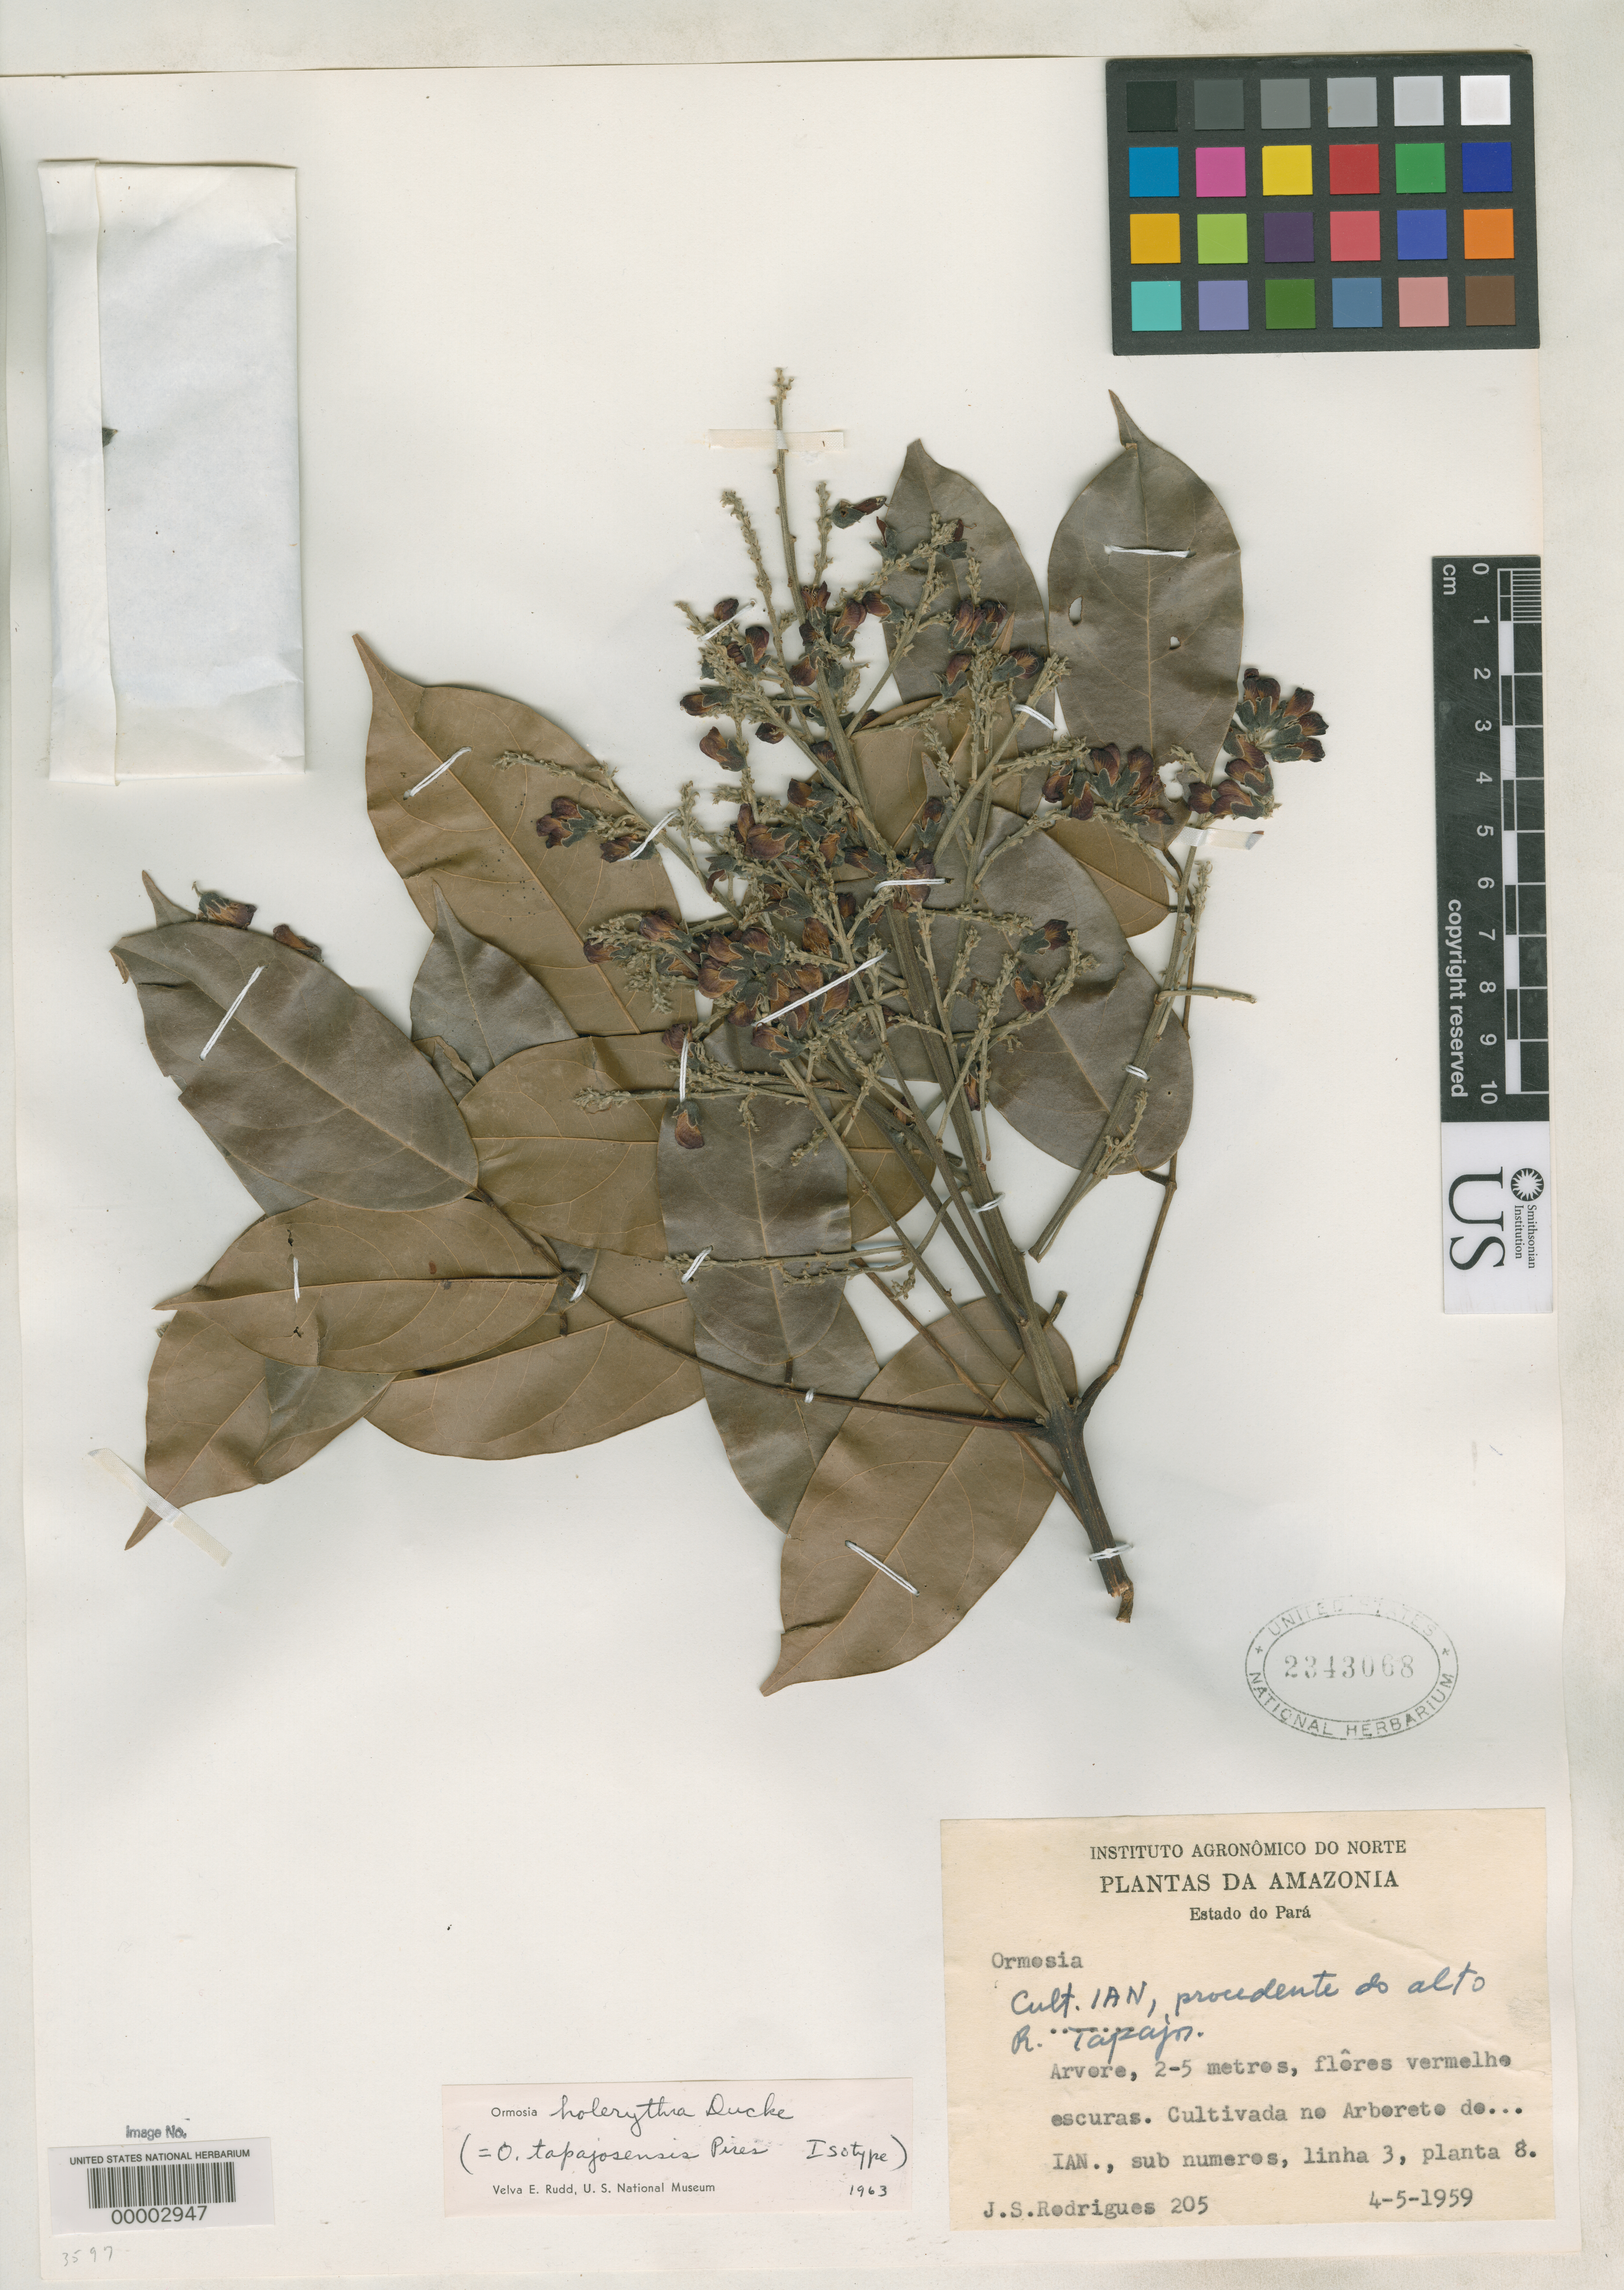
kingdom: Plantae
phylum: Tracheophyta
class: Magnoliopsida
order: Fabales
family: Fabaceae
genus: Ormosia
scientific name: Ormosia tapajosensis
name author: Pires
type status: Isotype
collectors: J. S. Rodrigues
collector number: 205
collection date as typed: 04 May 1959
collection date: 1959-05-04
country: Brazil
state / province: Pará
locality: Procidente do Alto R. Tapajos.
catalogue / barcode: US 2343068